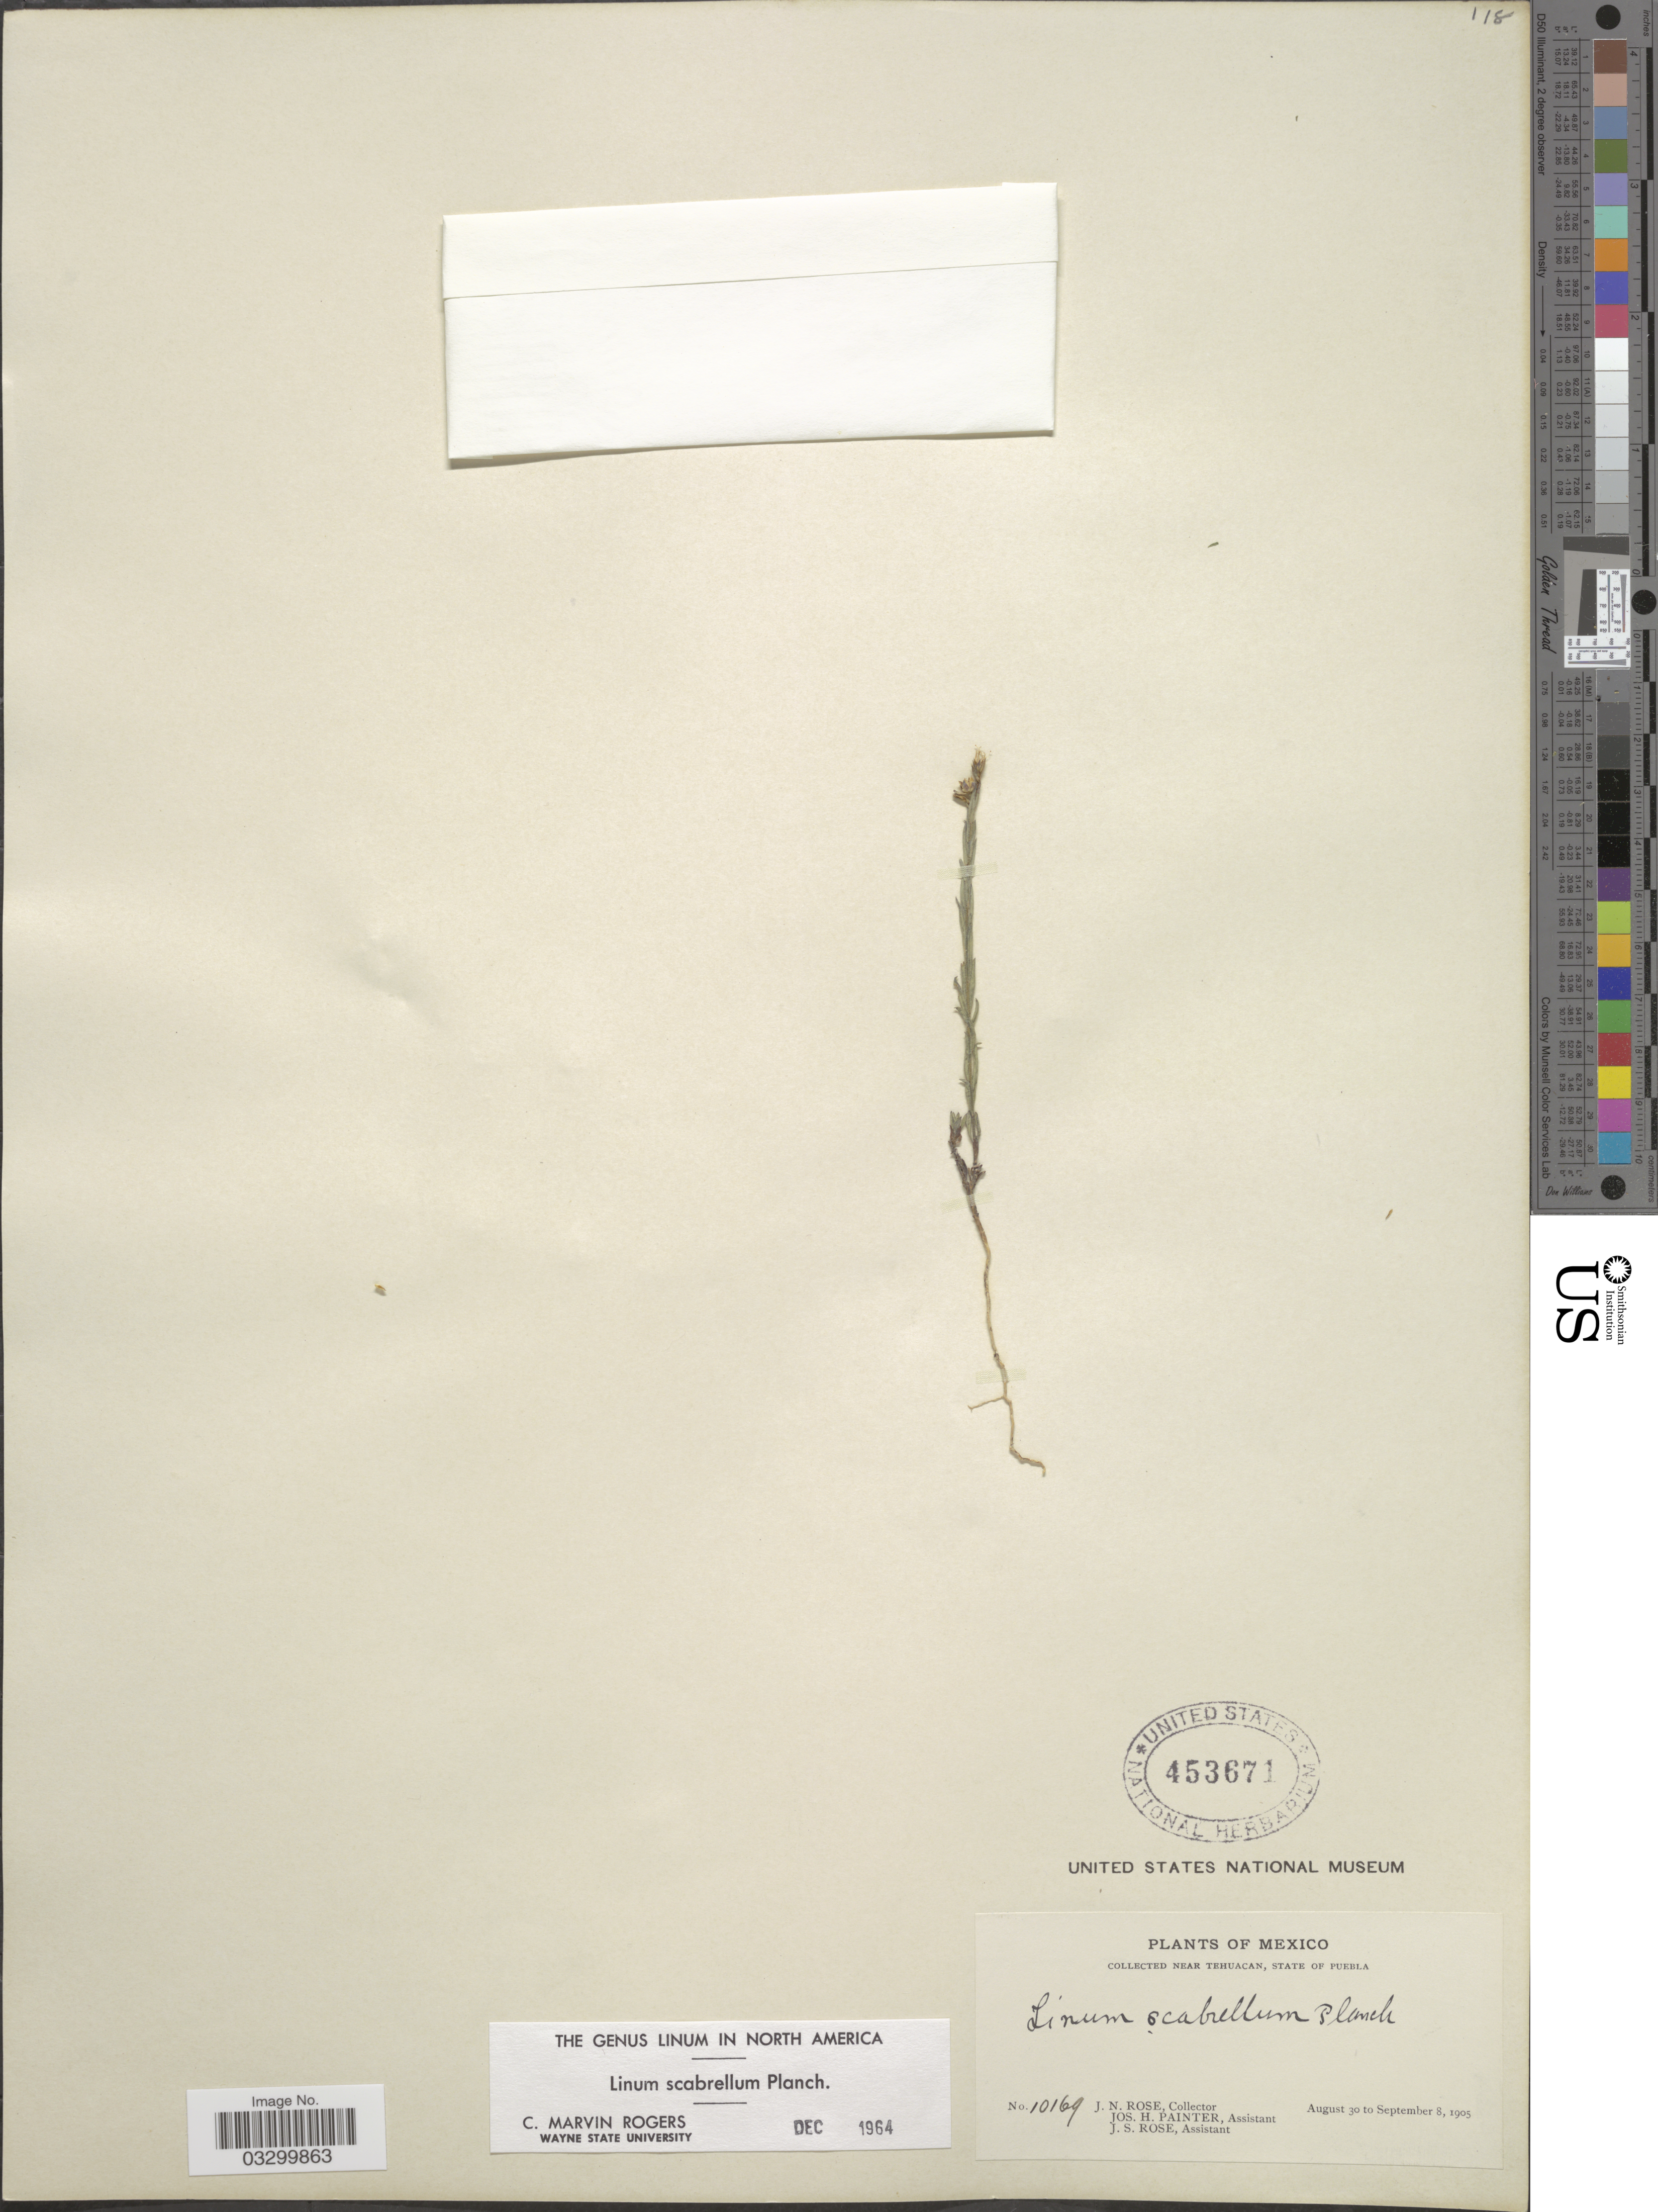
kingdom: Plantae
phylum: Tracheophyta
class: Magnoliopsida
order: Malpighiales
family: Linaceae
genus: Linum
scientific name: Linum scabrellum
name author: Planch.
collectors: J. N. Rose, J. H. Painter & J. S. Rose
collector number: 10169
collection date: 1905-08-30/1905-09-08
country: Mexico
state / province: Puebla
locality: Near Tehuacan.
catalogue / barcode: US 453671